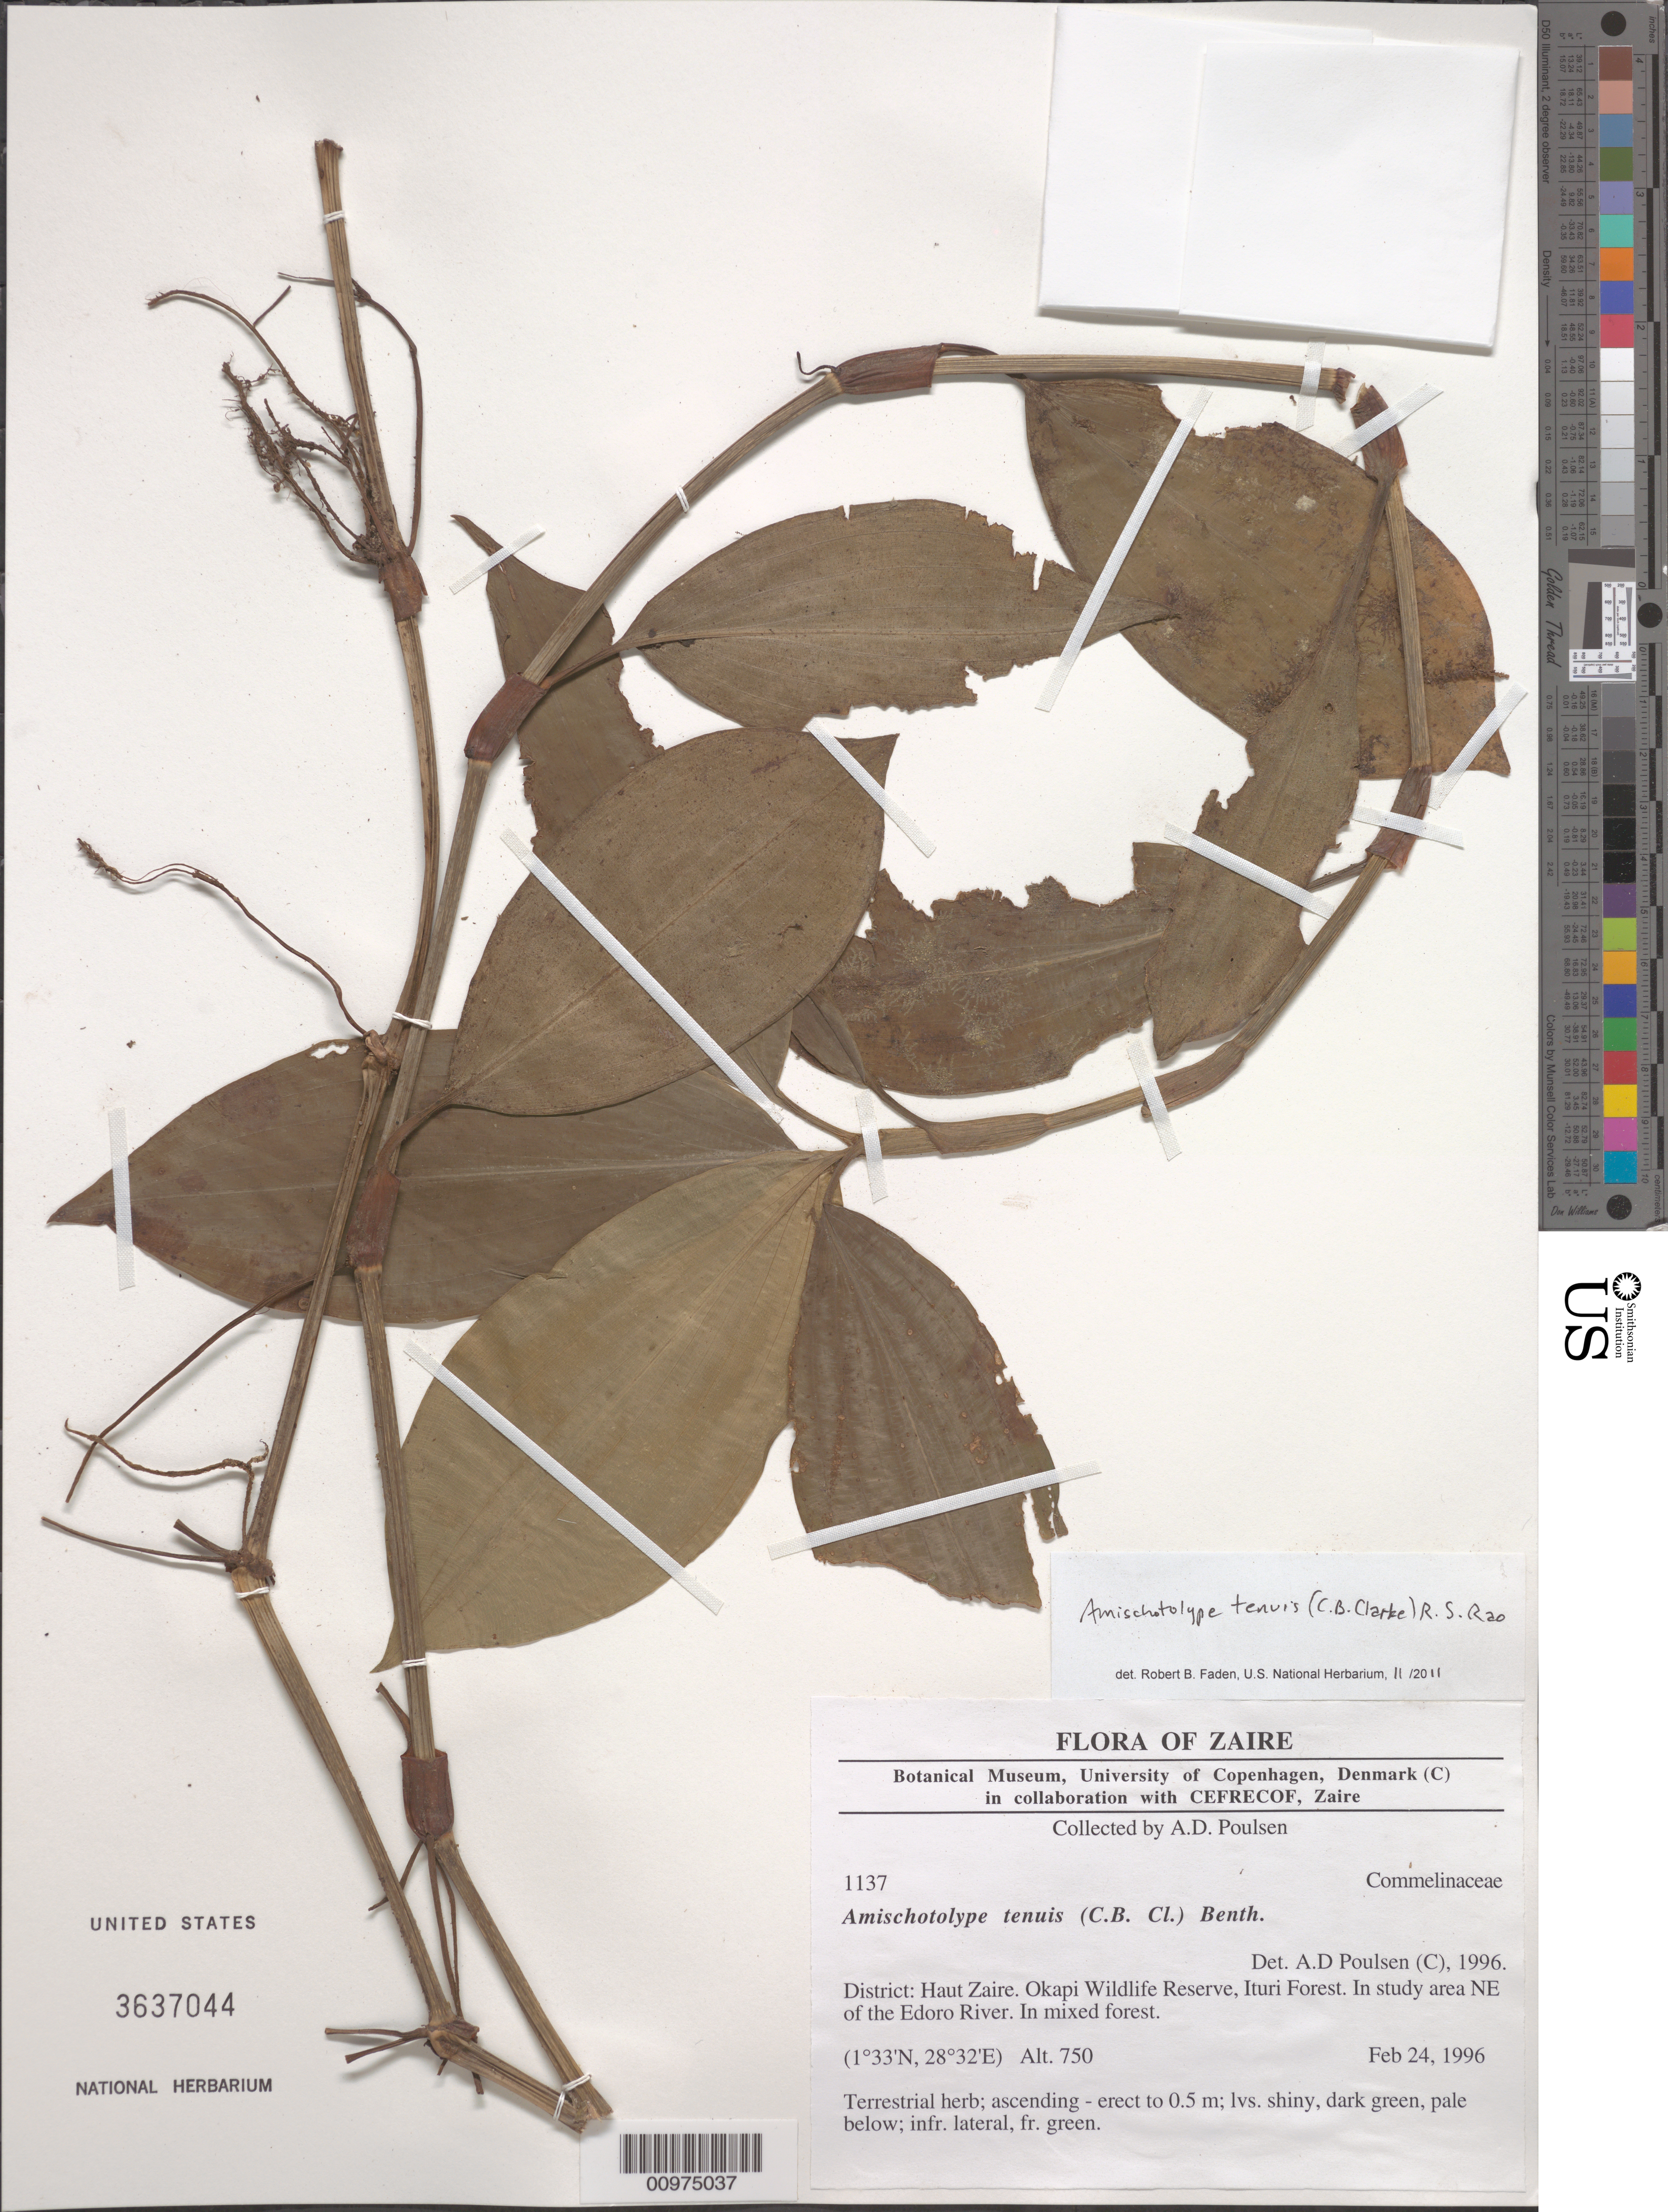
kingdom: Plantae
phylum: Tracheophyta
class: Liliopsida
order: Commelinales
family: Commelinaceae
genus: Amischotolype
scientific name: Amischotolype tenuis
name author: (C.B. Clarke) R.S. Rao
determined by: Faden, Robert B., (US), Smithsonian Institution - National Museum of Natural History (UNITED STATES)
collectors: A. Poulsen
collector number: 1137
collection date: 1996-02-24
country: Congo, Democratic Republic of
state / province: Nord-Kivu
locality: Okapi Wildlife Reserve, Ituri Forest. In study area NE of the Edoro River.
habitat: dIn mixed forest.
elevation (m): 750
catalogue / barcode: US 3637044